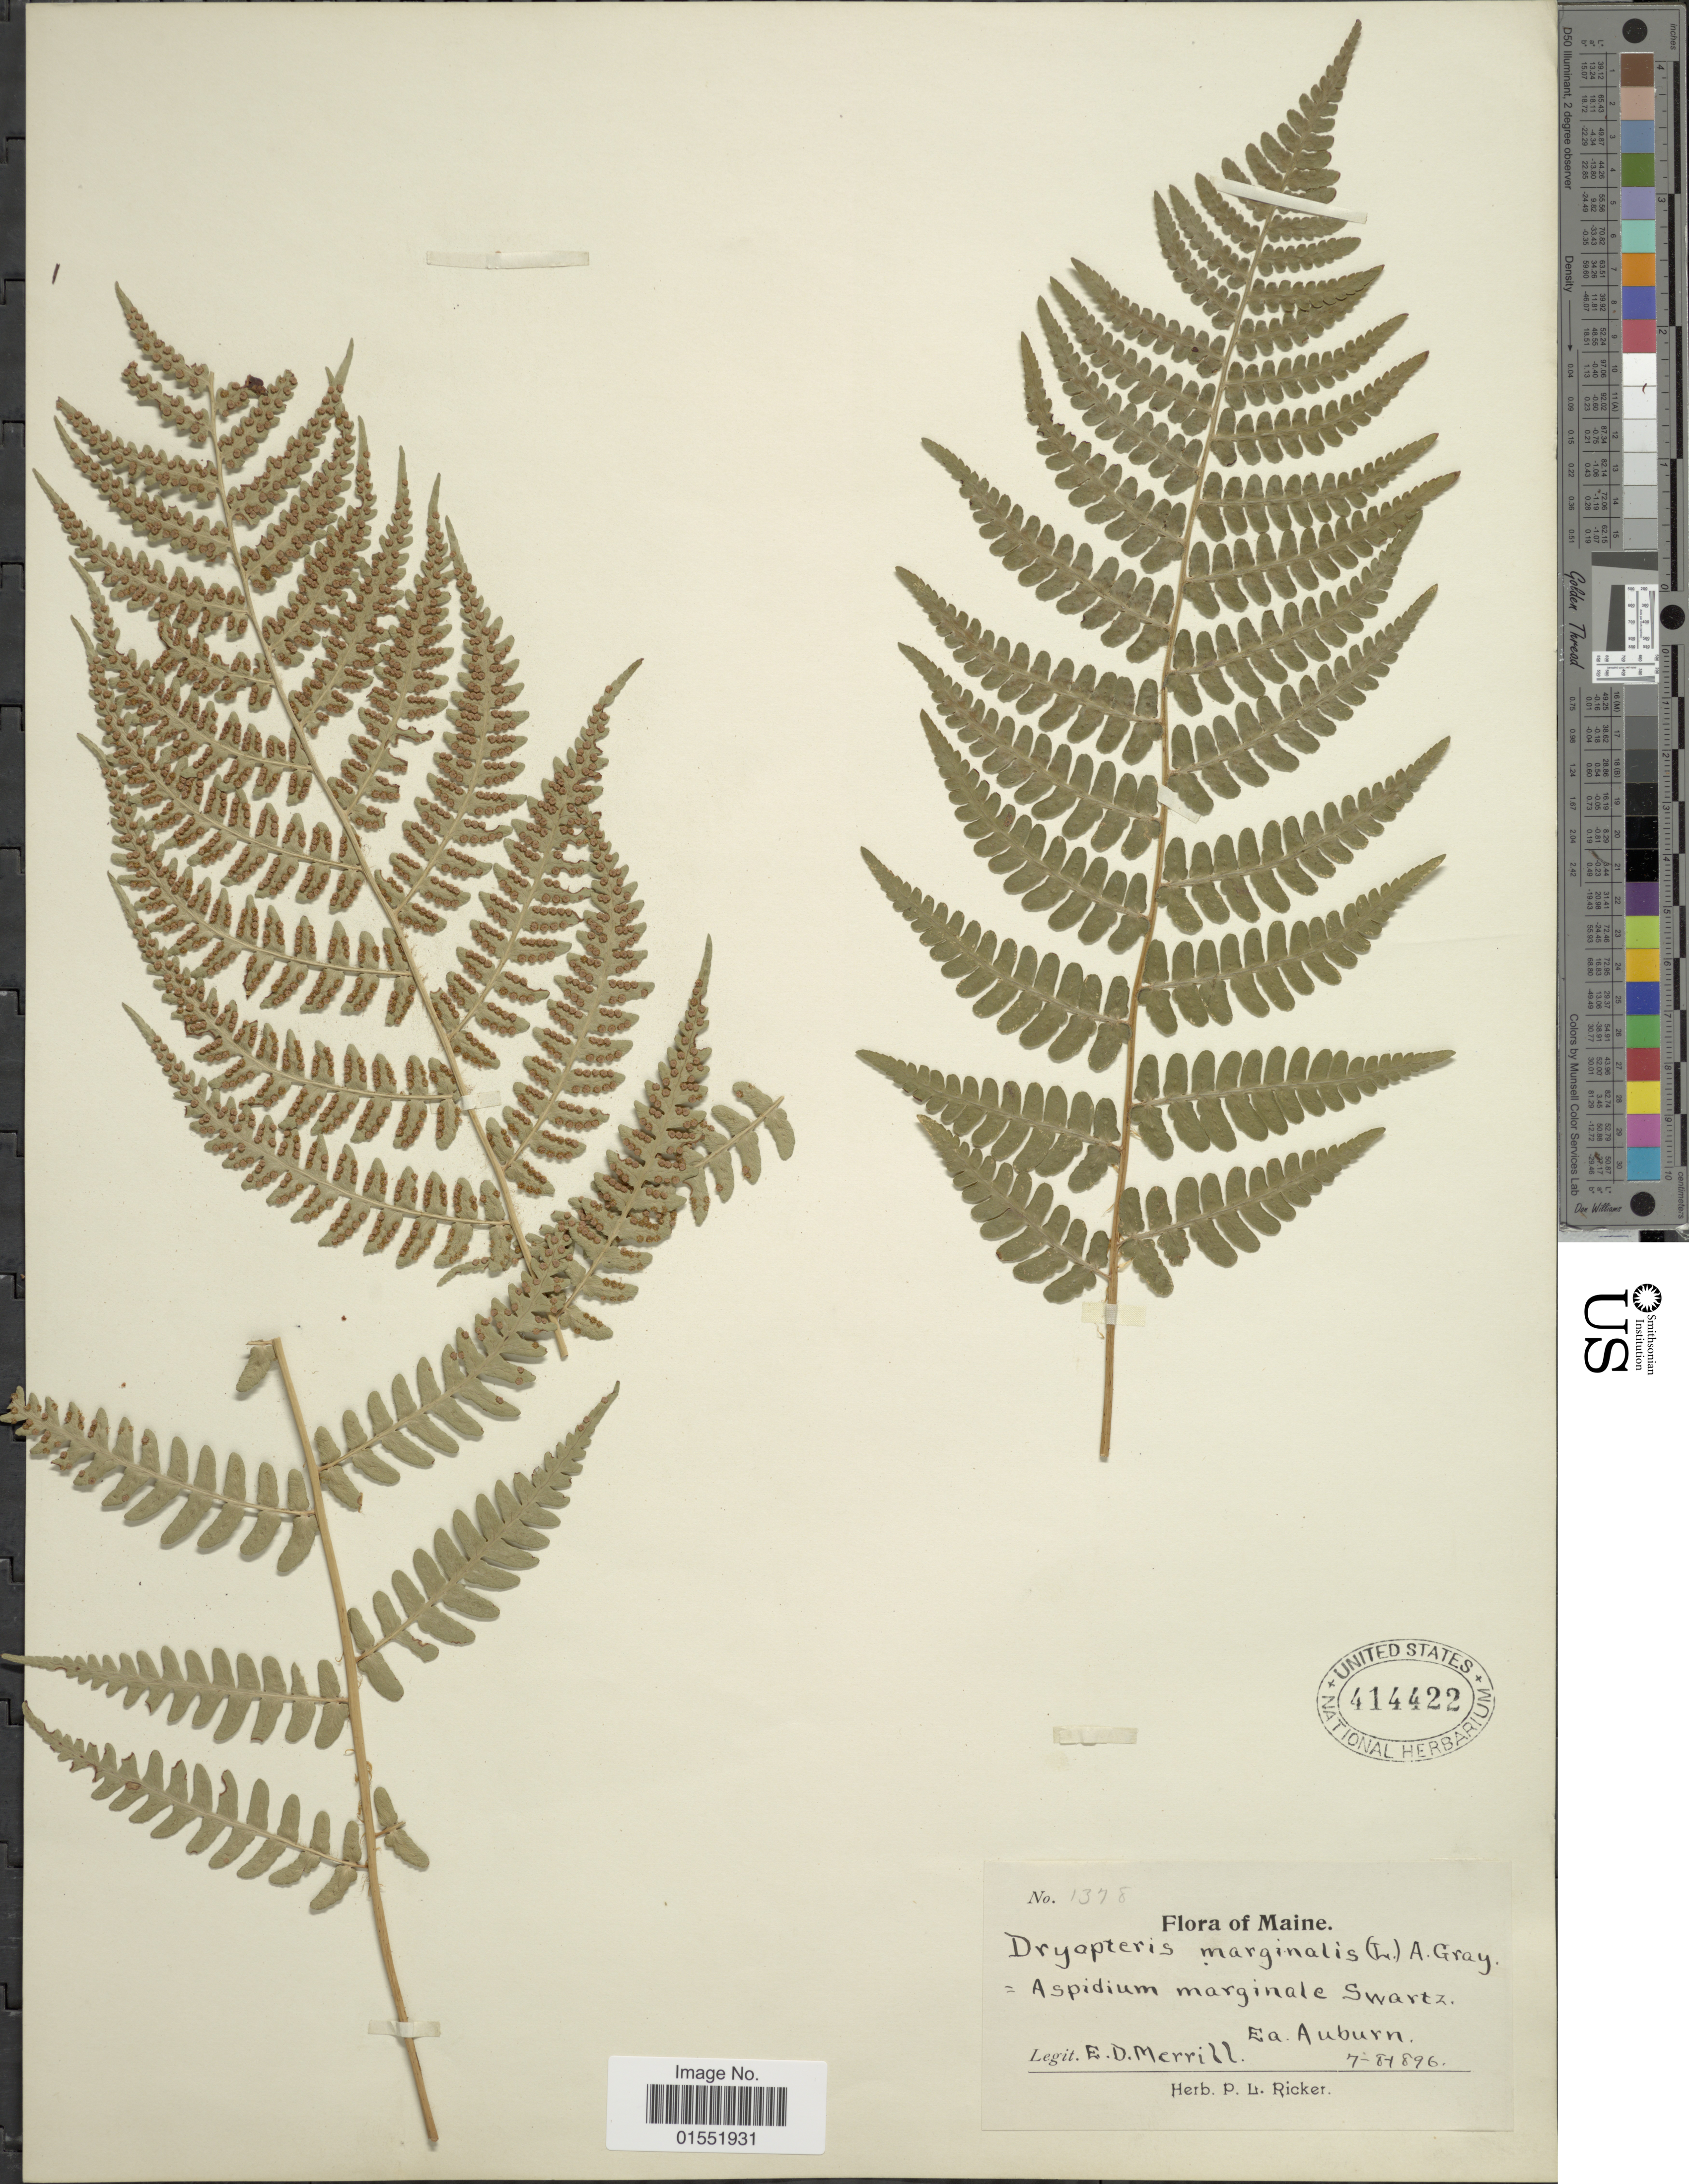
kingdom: Plantae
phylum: Tracheophyta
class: Polypodiopsida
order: Polypodiales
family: Dryopteridaceae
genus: Dryopteris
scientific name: Dryopteris marginalis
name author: (L.) A. Gray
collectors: E. D. Merrill & E. D. Merrill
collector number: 1378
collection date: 1896-07-08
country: United States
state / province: Maine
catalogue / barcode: US 414422